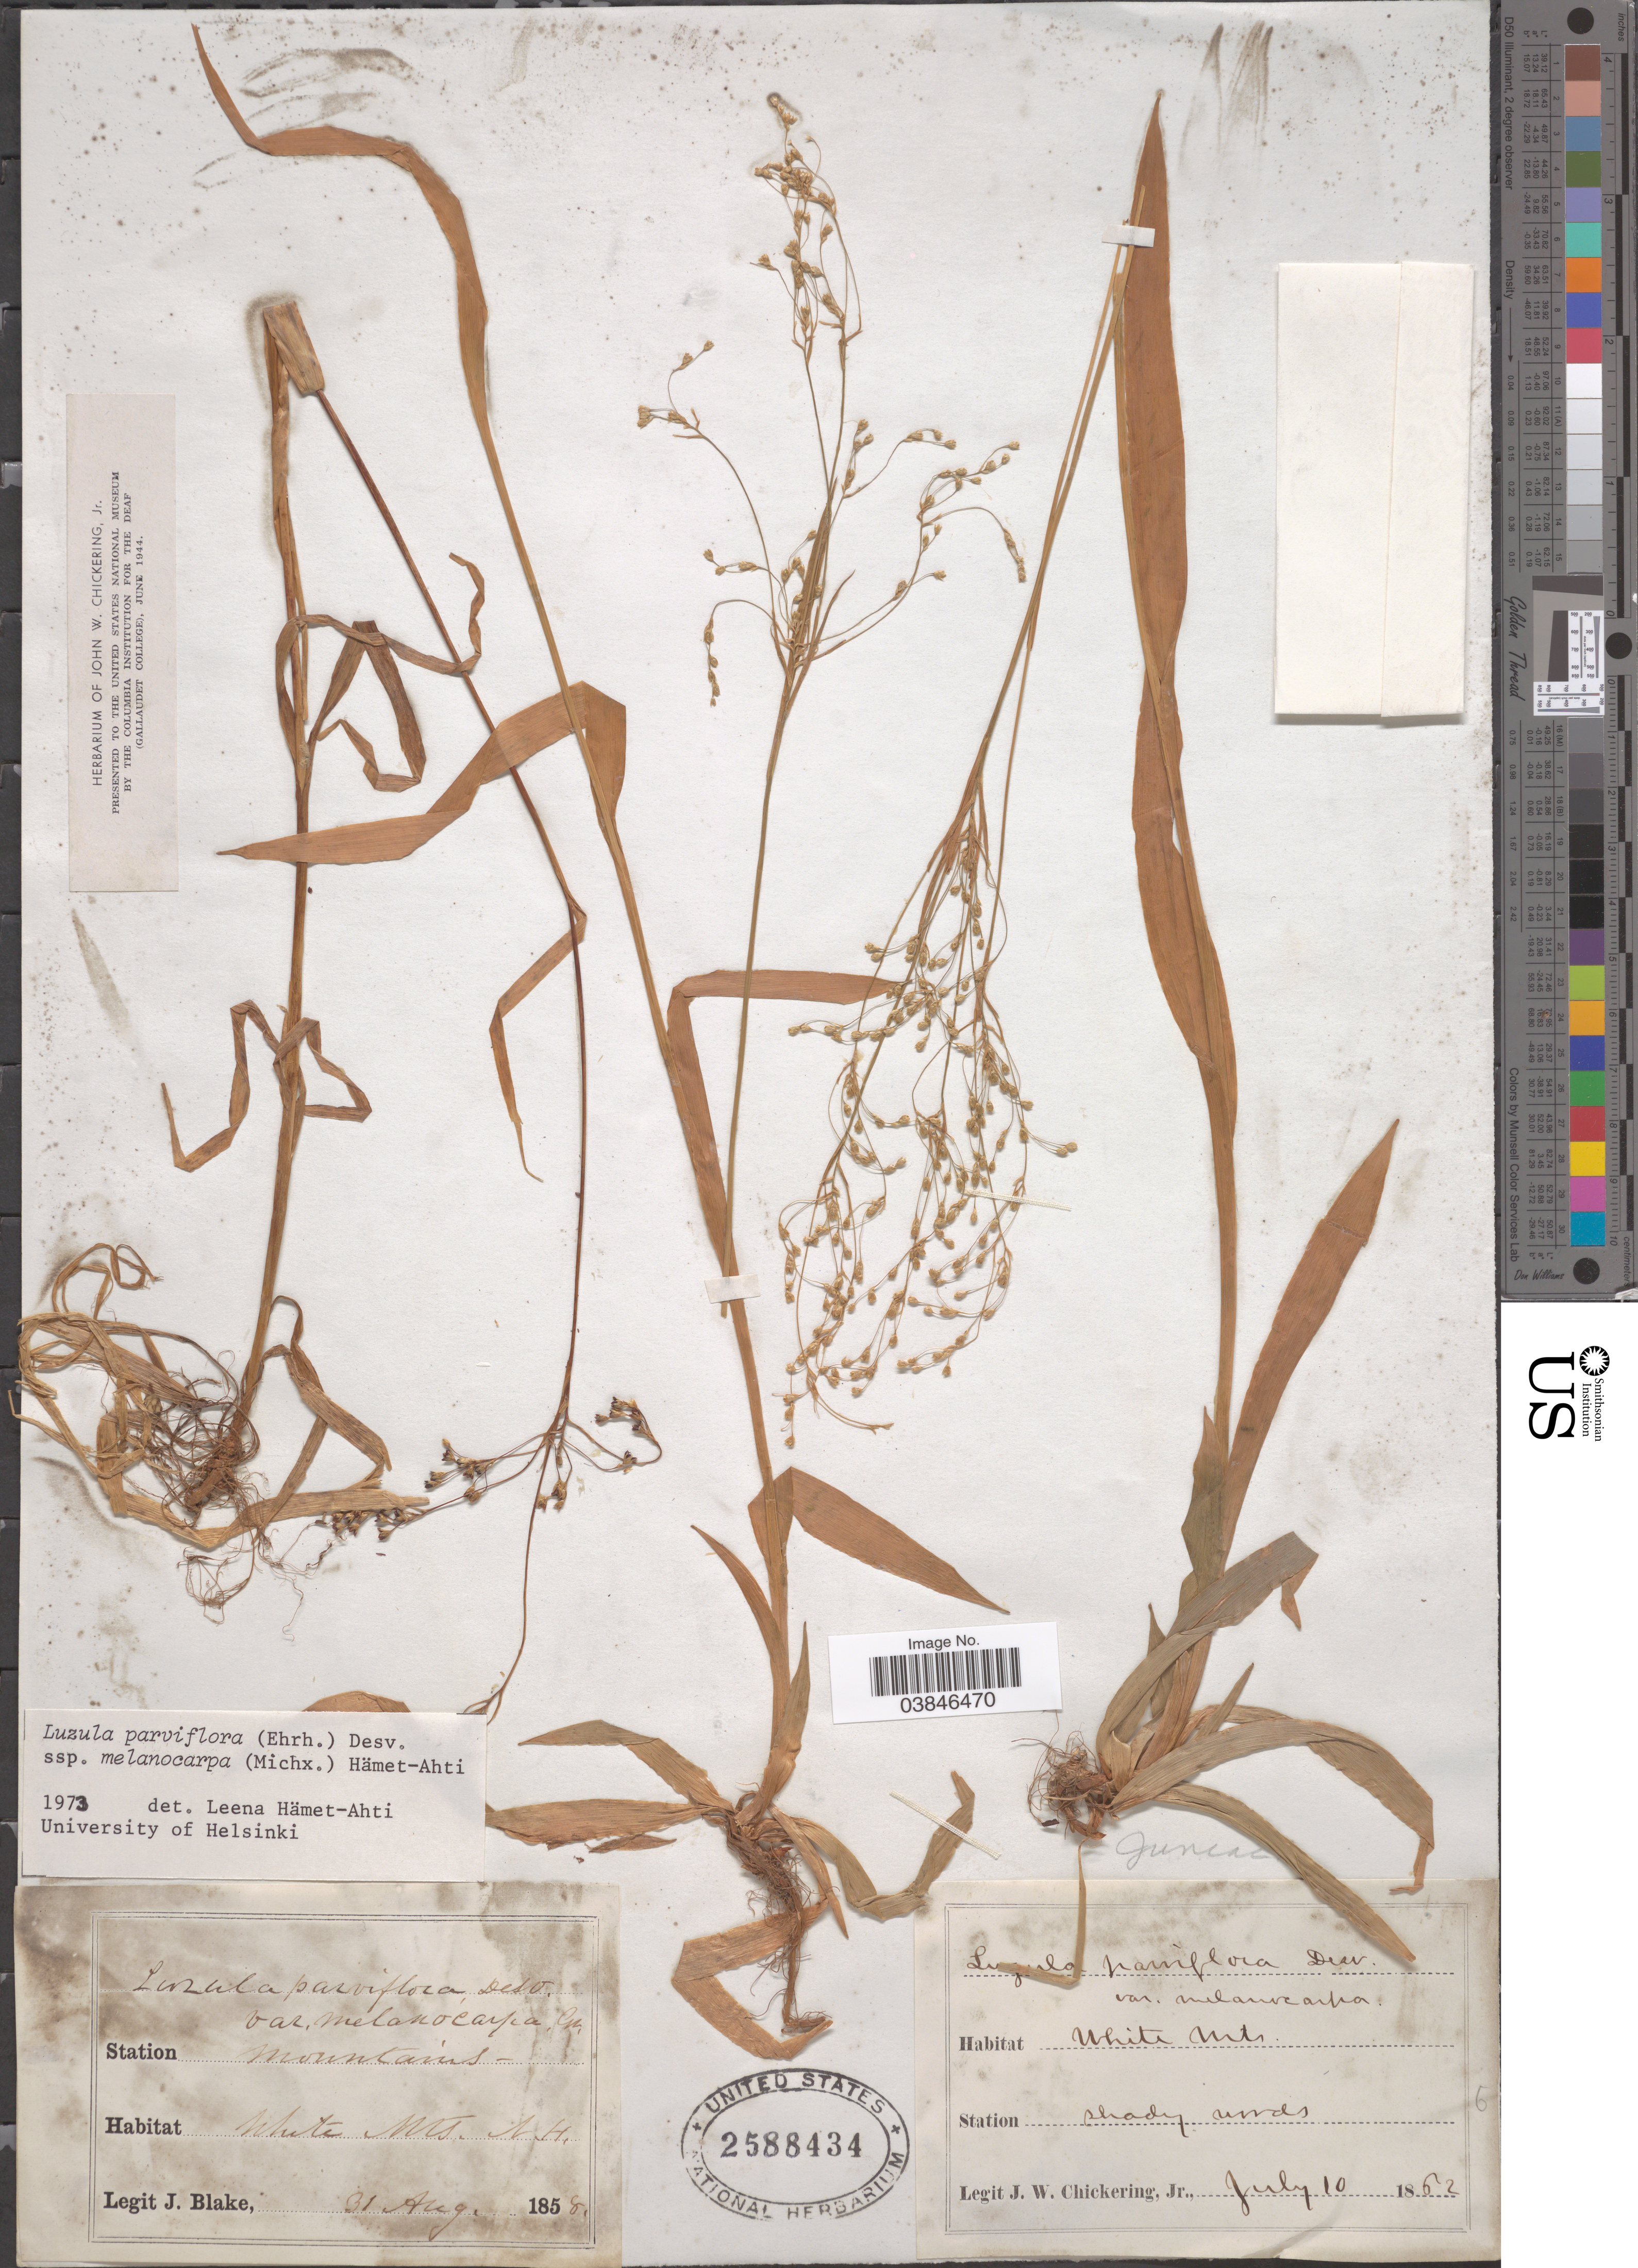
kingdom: Plantae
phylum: Tracheophyta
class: Liliopsida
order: Poales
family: Juncaceae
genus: Luzula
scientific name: Luzula parviflora subsp. melanocarpa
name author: Desv.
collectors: J. W. Chickering Jr. & J. Blake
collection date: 1858-08-31/1862-07-10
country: United States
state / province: New Hampshire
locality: Station Mountains. White Mts.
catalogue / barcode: US 2588434